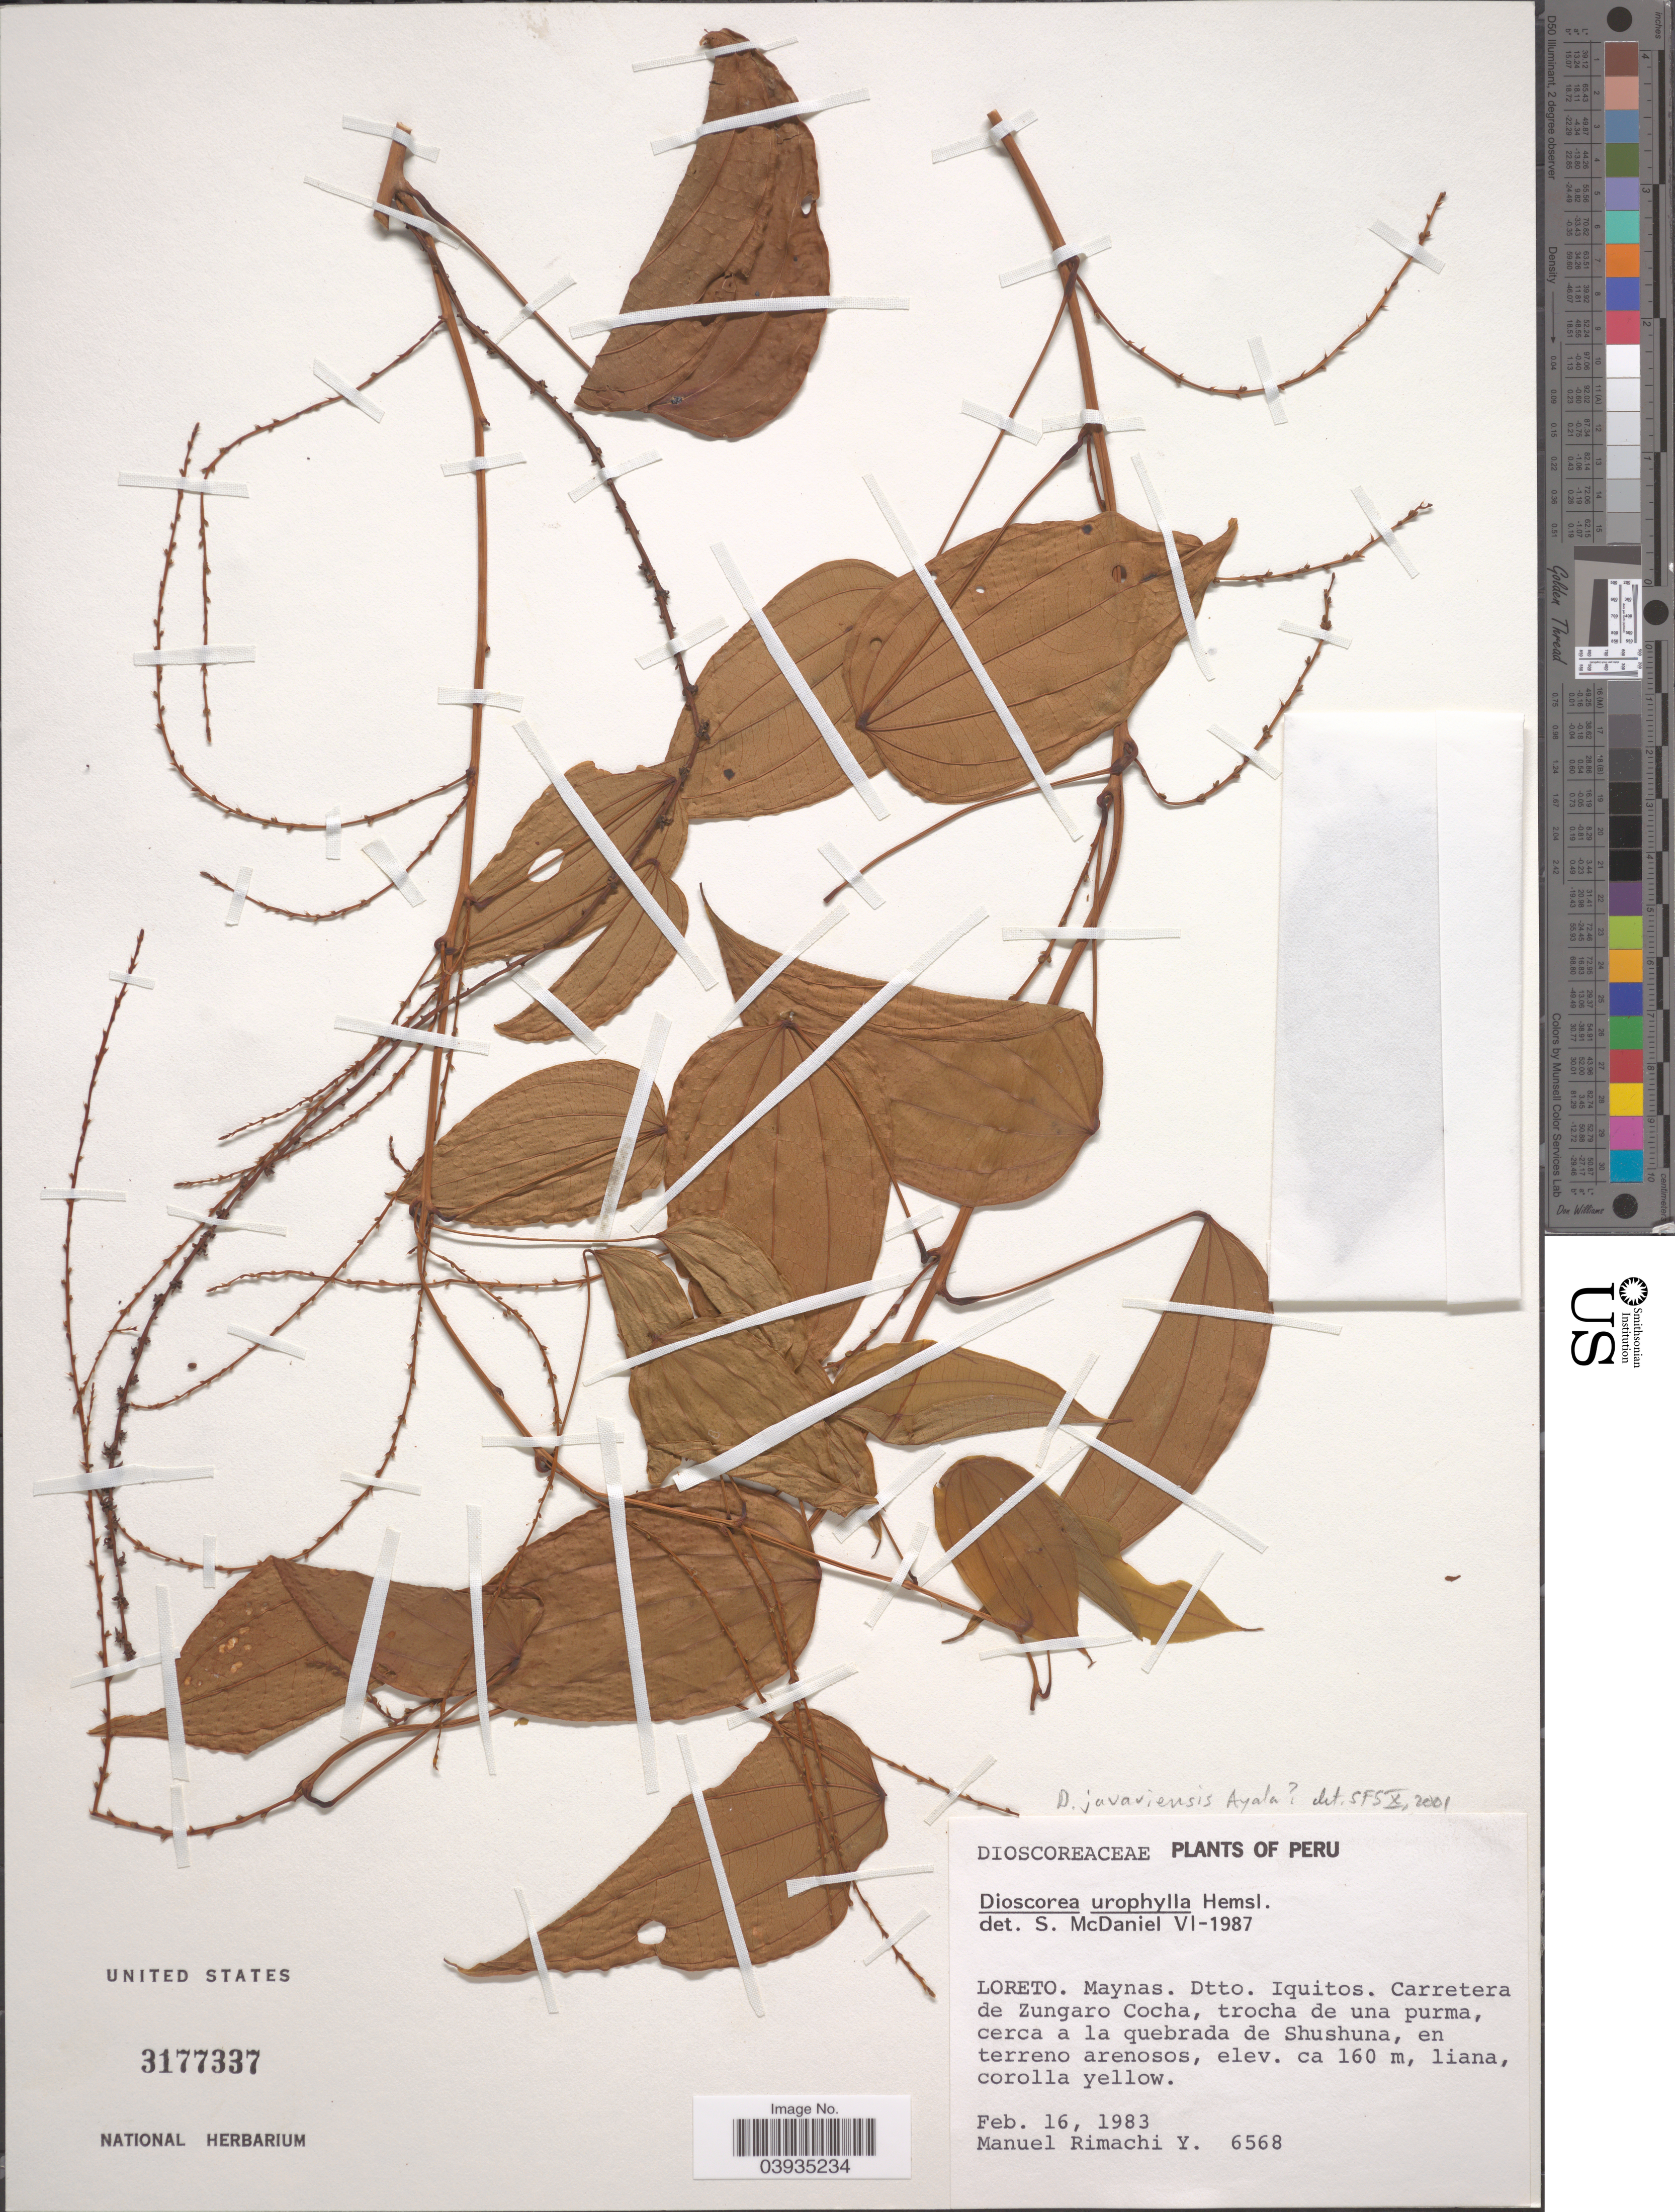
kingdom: Plantae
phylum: Tracheophyta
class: Liliopsida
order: Dioscoreales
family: Dioscoreaceae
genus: Dioscorea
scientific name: Dioscorea javariensis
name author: Ayala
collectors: M. Rimachi Y.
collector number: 6568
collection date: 1983-02-16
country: Peru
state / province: Loreto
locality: Maynas. Dtto. Iquitos. Carretera de Zungaro Cocha, cerca a la quebrada de Shushuna.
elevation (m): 160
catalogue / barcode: US 3177337